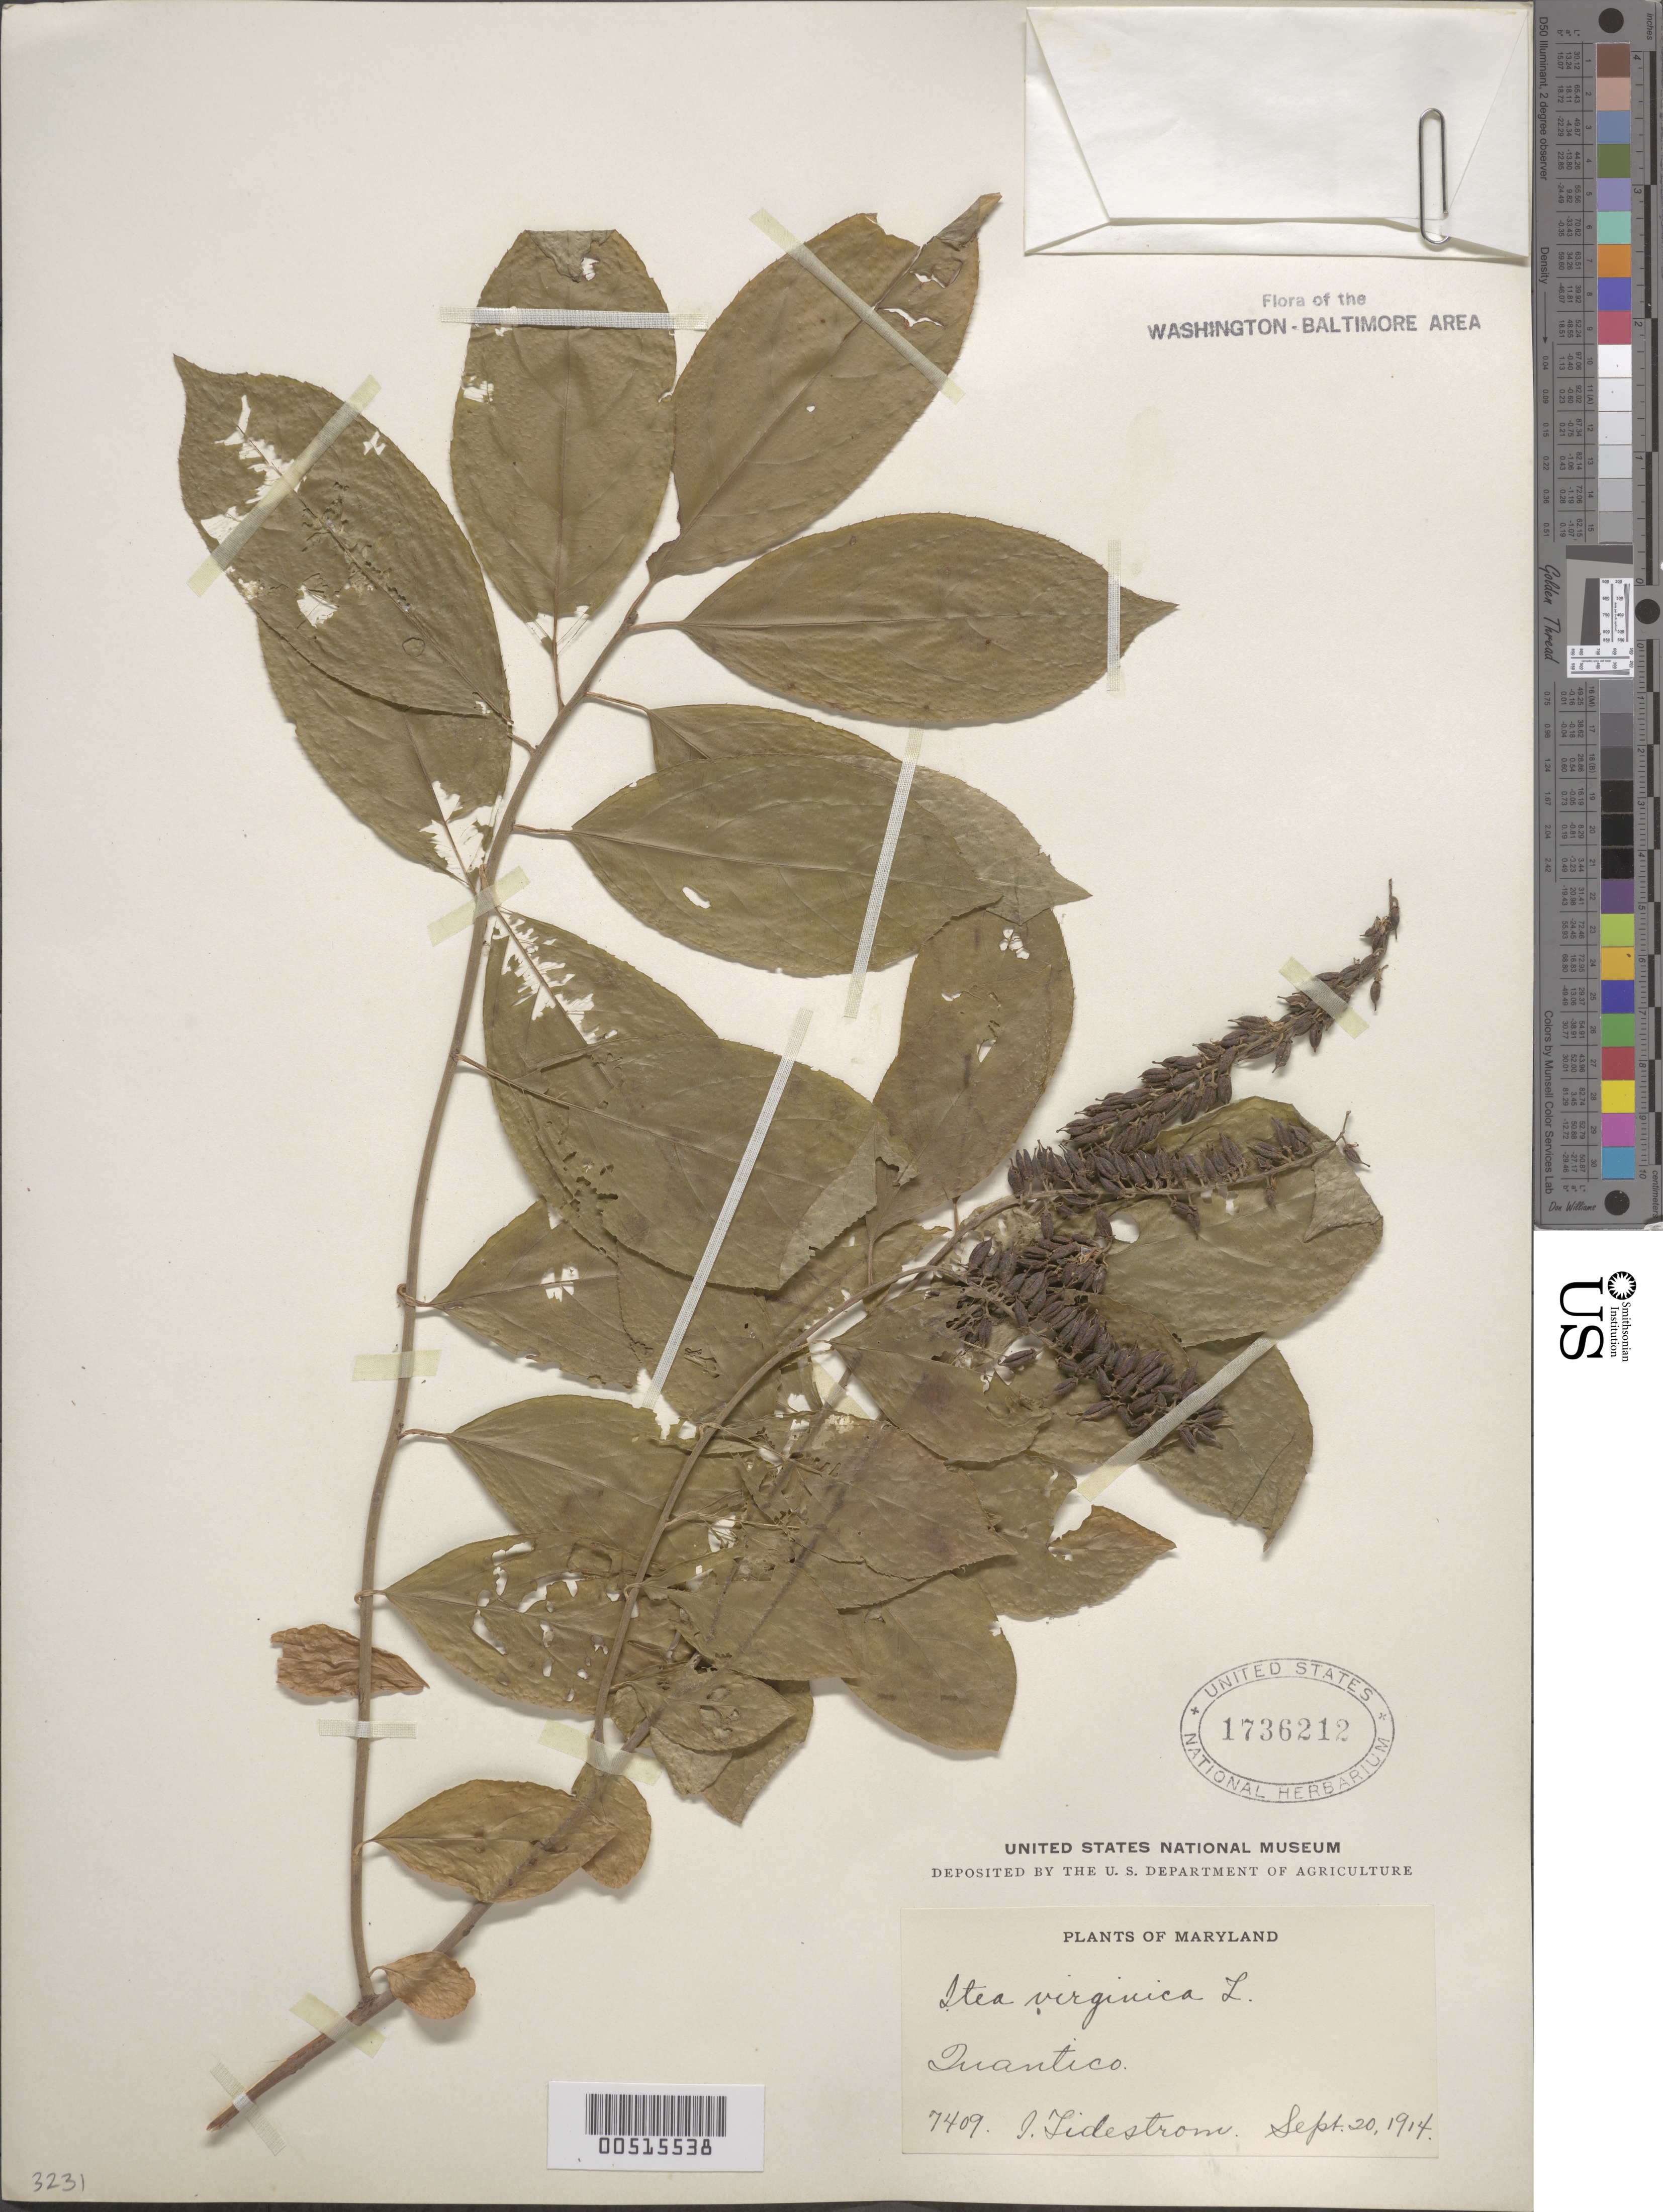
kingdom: Plantae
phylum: Tracheophyta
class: Magnoliopsida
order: Saxifragales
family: Iteaceae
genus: Itea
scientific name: Itea virginica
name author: L.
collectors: J. Tidestrom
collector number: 7409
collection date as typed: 20 Sep 1914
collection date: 1914-09-20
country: United States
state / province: Virginia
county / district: Prince William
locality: Quantico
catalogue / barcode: US 1736212